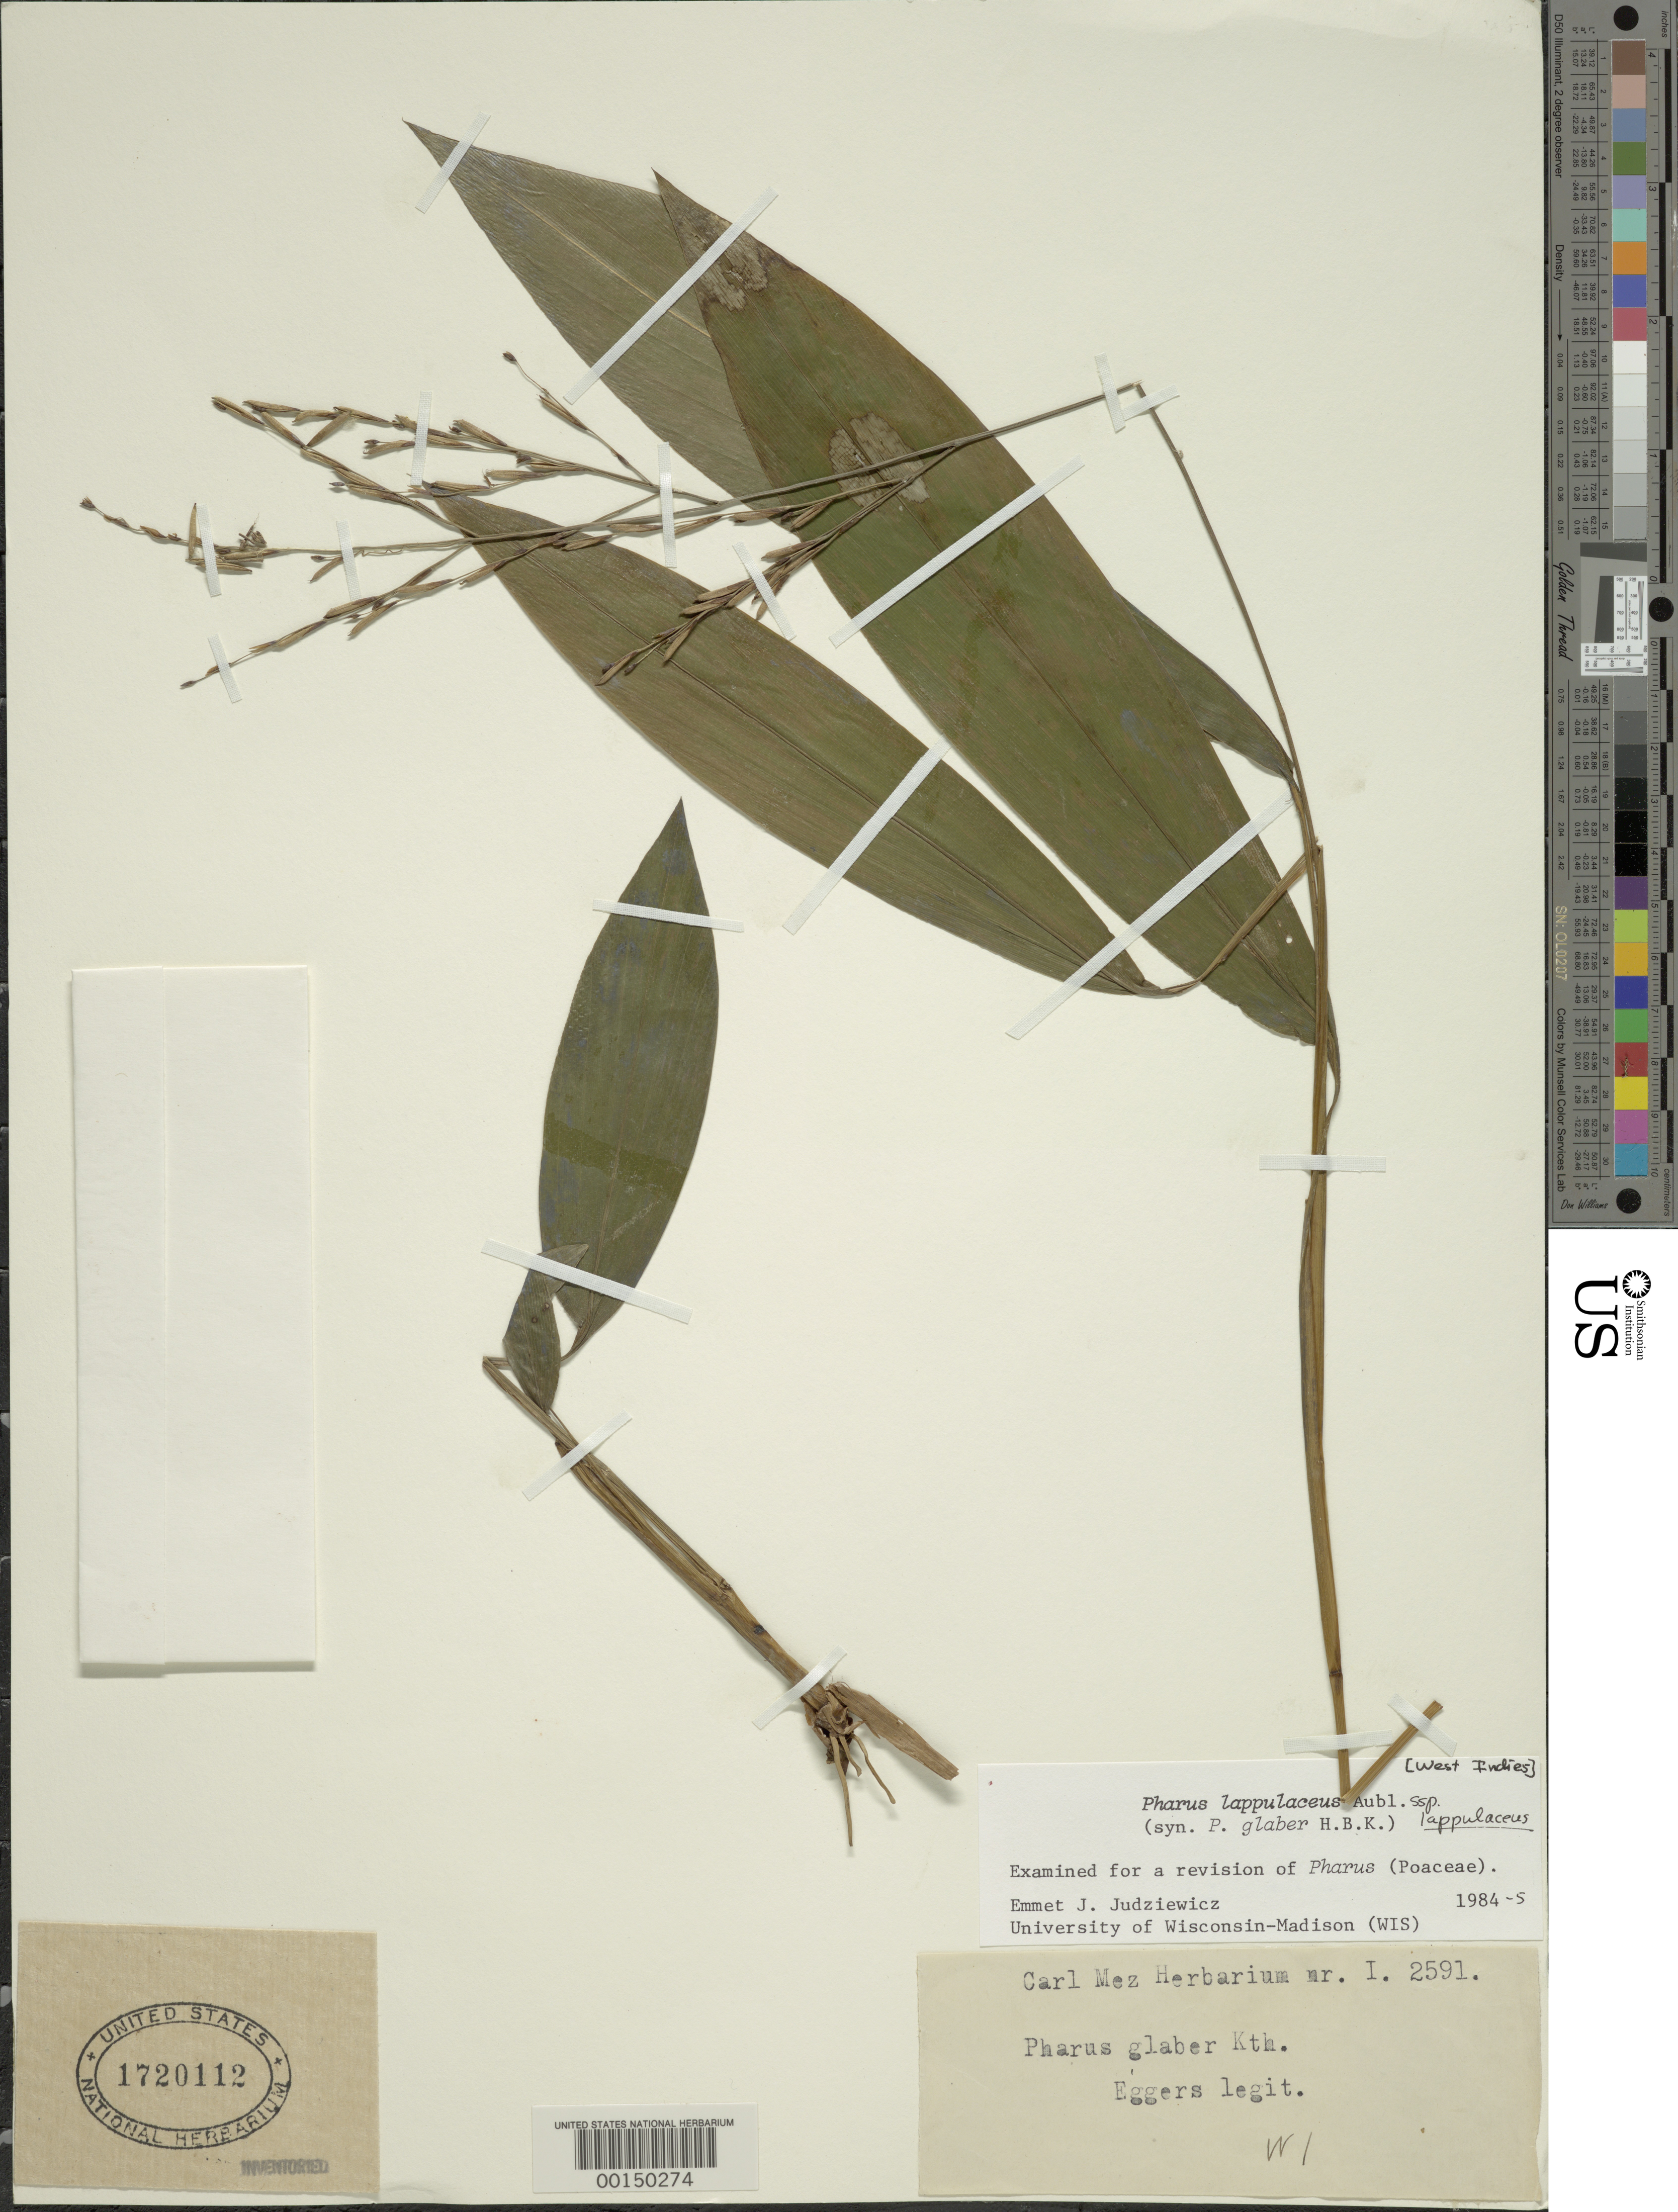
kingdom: Plantae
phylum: Tracheophyta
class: Liliopsida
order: Poales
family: Poaceae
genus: Pharus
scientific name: Pharus lappulaceus subsp. lappulaceus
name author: Aubl.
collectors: H. F. A. von Eggers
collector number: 2591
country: Panama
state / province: Chiriquí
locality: Around San Felix.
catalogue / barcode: US 1720112